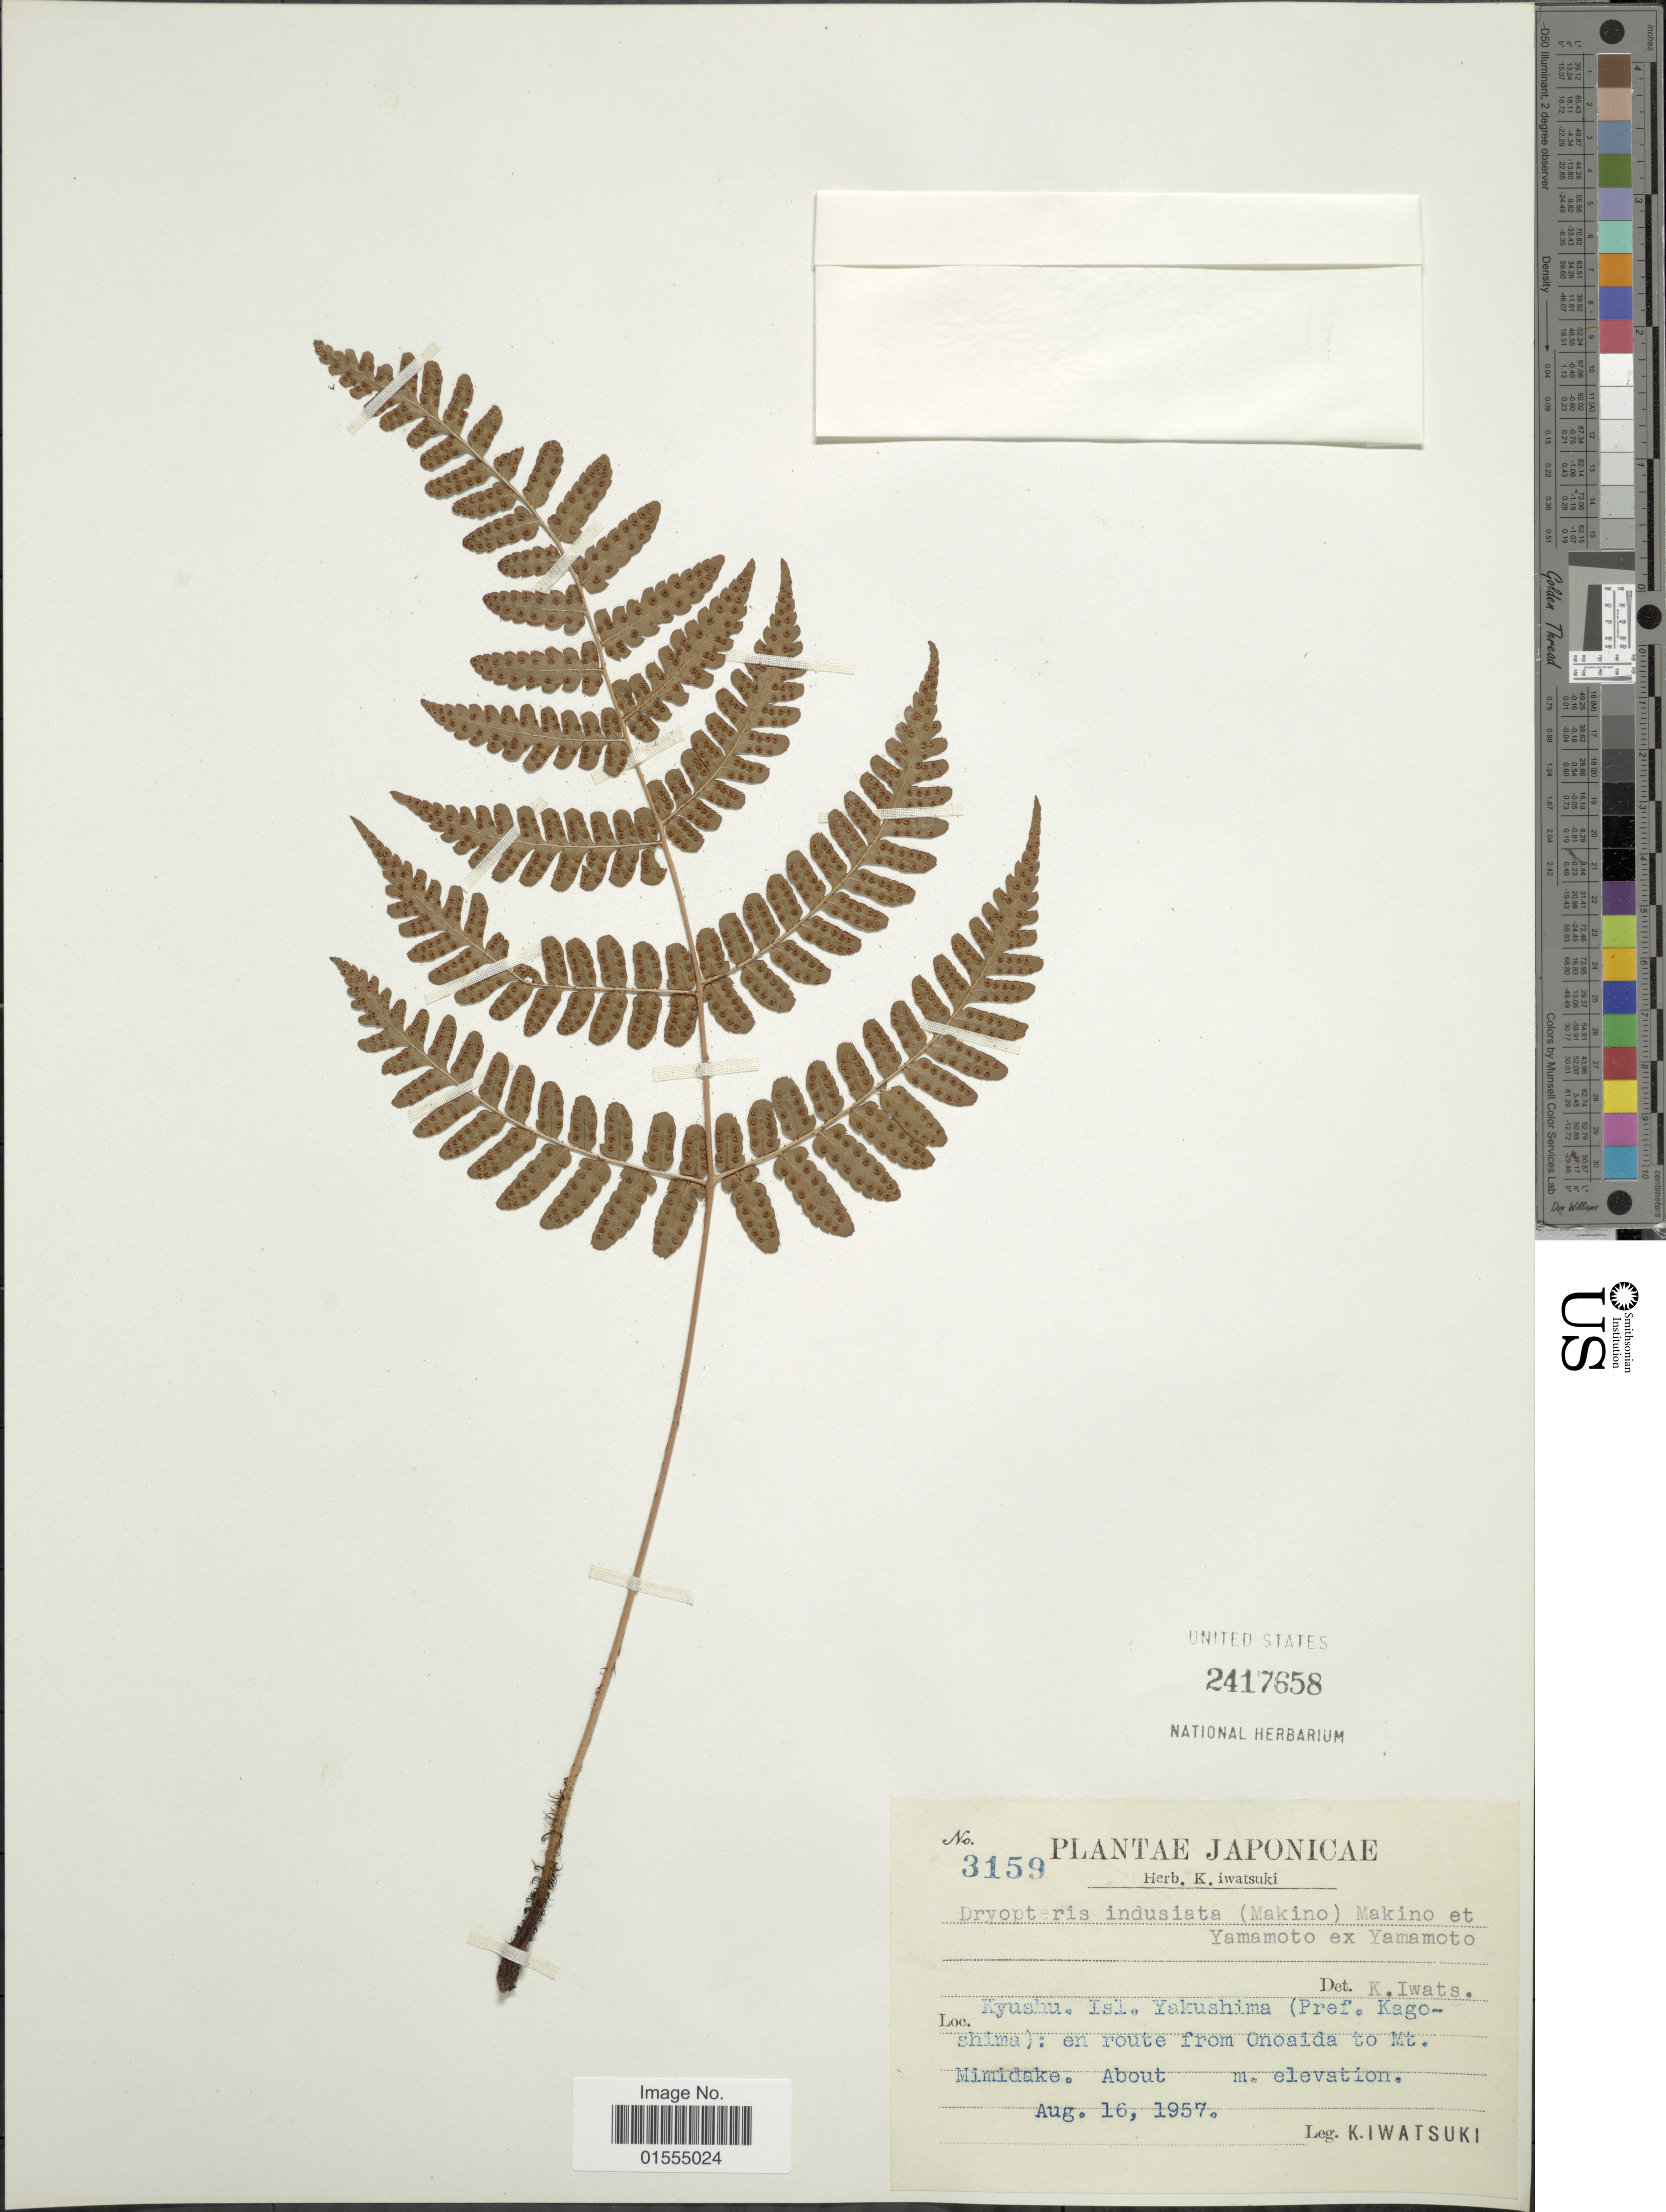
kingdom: Plantae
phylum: Tracheophyta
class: Polypodiopsida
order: Polypodiales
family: Dryopteridaceae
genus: Dryopteris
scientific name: Dryopteris subtriangularis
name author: (C. Hope) C. Chr.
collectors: K. Iwatsuki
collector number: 3159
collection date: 1957-08-16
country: Japan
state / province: Kagosima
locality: Japonicae, Kyushu, Isl. Yakushima (Pref. Kagoshima): en route from Onoaida to Mt. Mimidake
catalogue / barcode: US 2417658